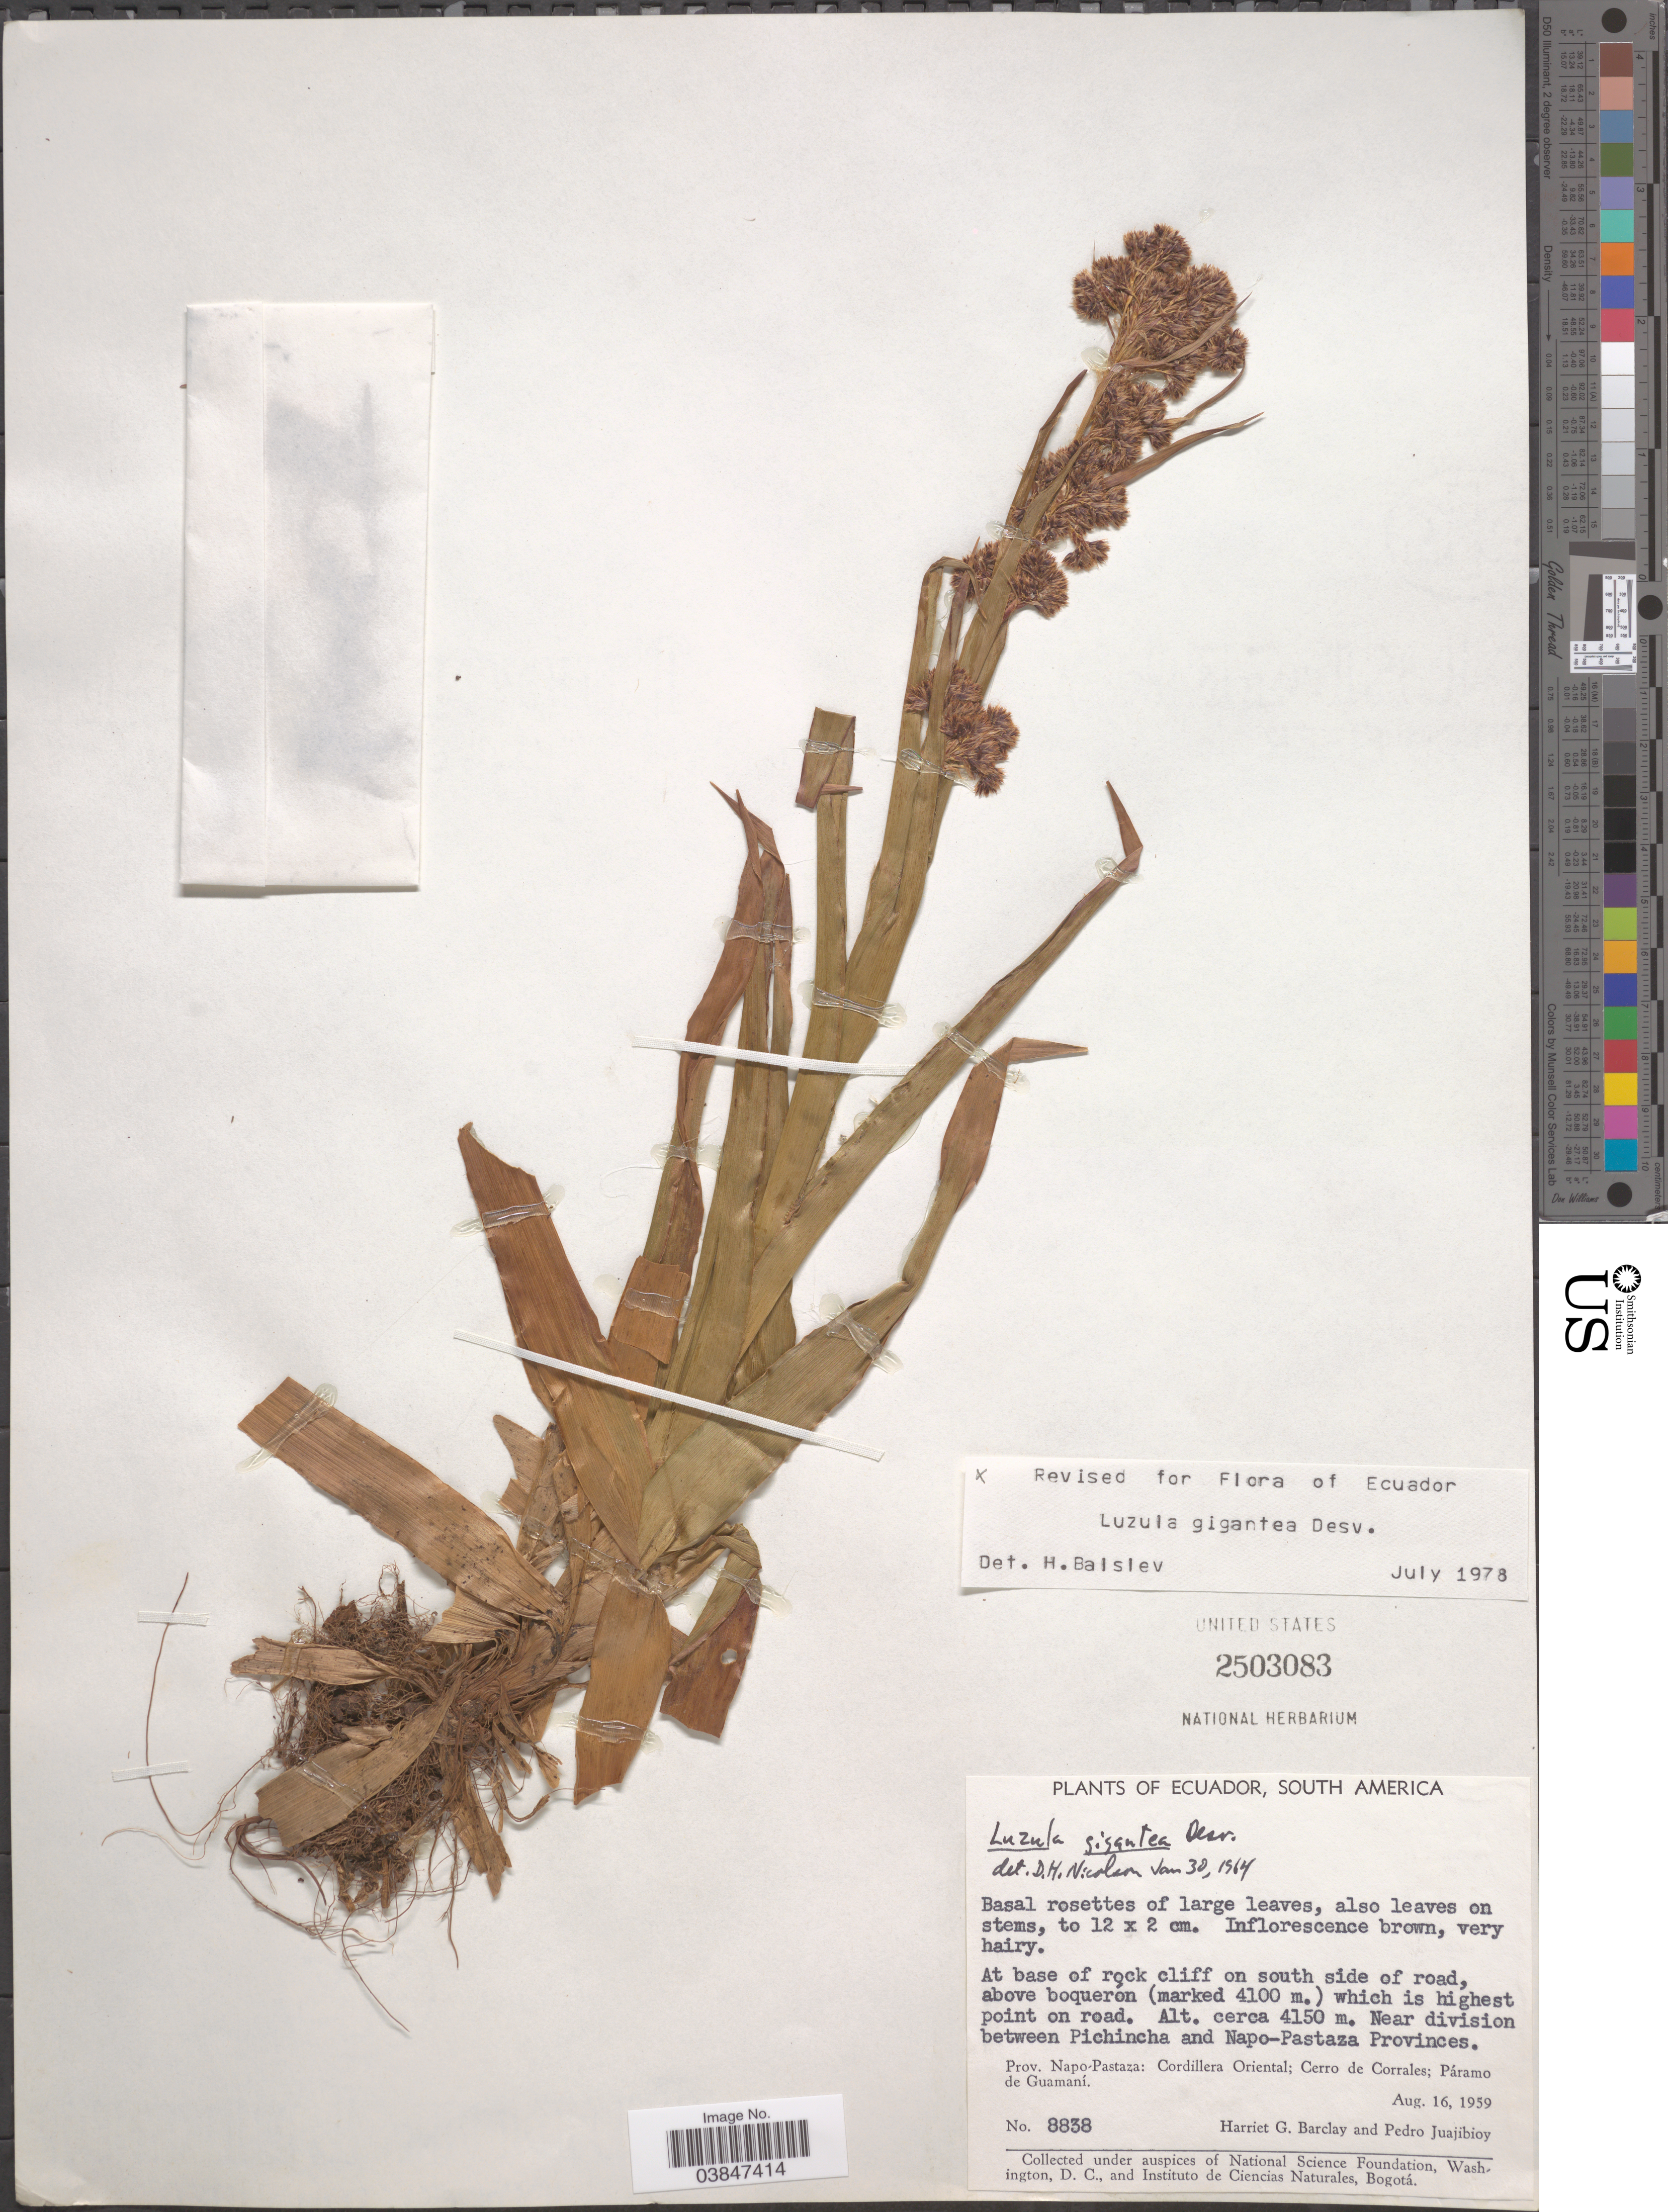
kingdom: Plantae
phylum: Tracheophyta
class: Liliopsida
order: Poales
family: Juncaceae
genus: Luzula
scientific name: Luzula gigantea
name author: Desv.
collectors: H. G. Barclay & P. Juajibioy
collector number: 8838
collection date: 1959-08-16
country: Ecuador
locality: At base of rock cliff on south side of road, above boquerón (marked 4100 m.) which is highest point on road. Near division between Pichincha and Napo-Pastaza Provinces. Prov. Napo-Pastaza: Cordillera Oriental; Cerro de Corrales; Páramo de Guamaní.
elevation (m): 4150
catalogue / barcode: US 2503083